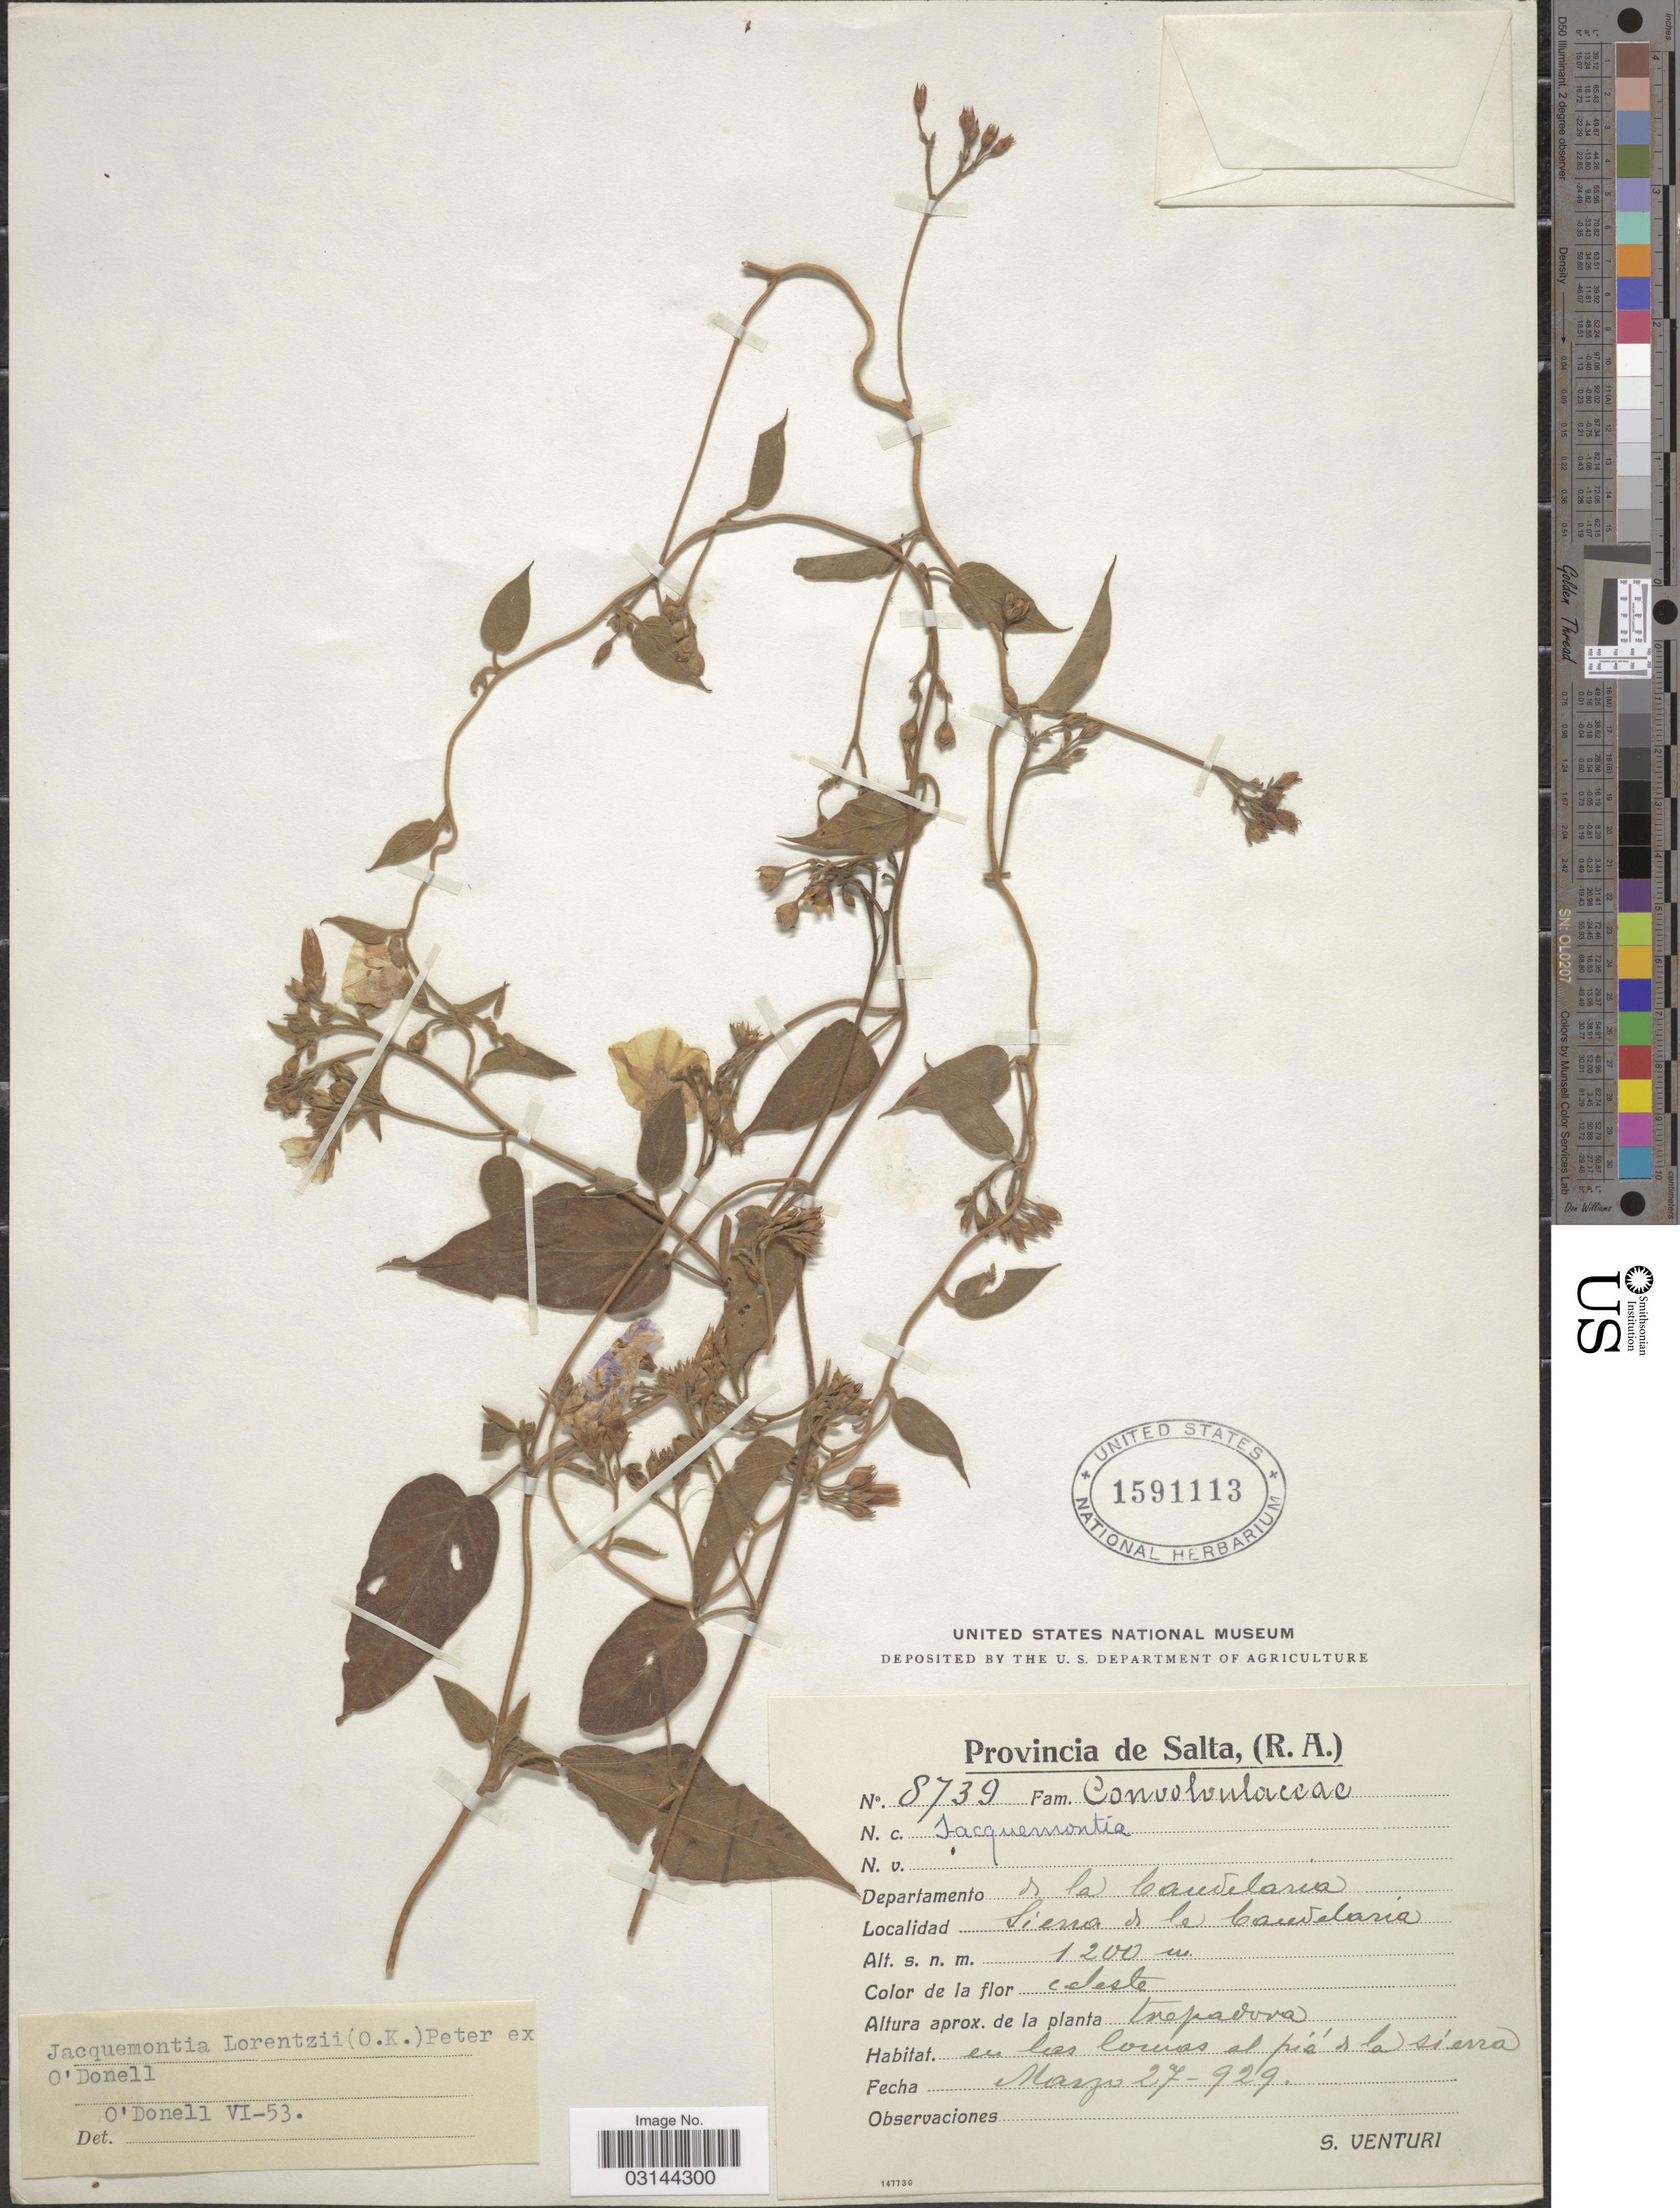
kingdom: Plantae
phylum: Tracheophyta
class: Magnoliopsida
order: Solanales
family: Convolvulaceae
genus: Jacquemontia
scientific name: Jacquemontia lorentzii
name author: (Kuntze) Peter ex O'Donell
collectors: S. Venturi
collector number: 8739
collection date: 1929-03-27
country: Argentina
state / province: Salta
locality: Departamento de la Candelaria, Sierra de la Candelaria.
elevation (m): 1200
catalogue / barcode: US 1591113